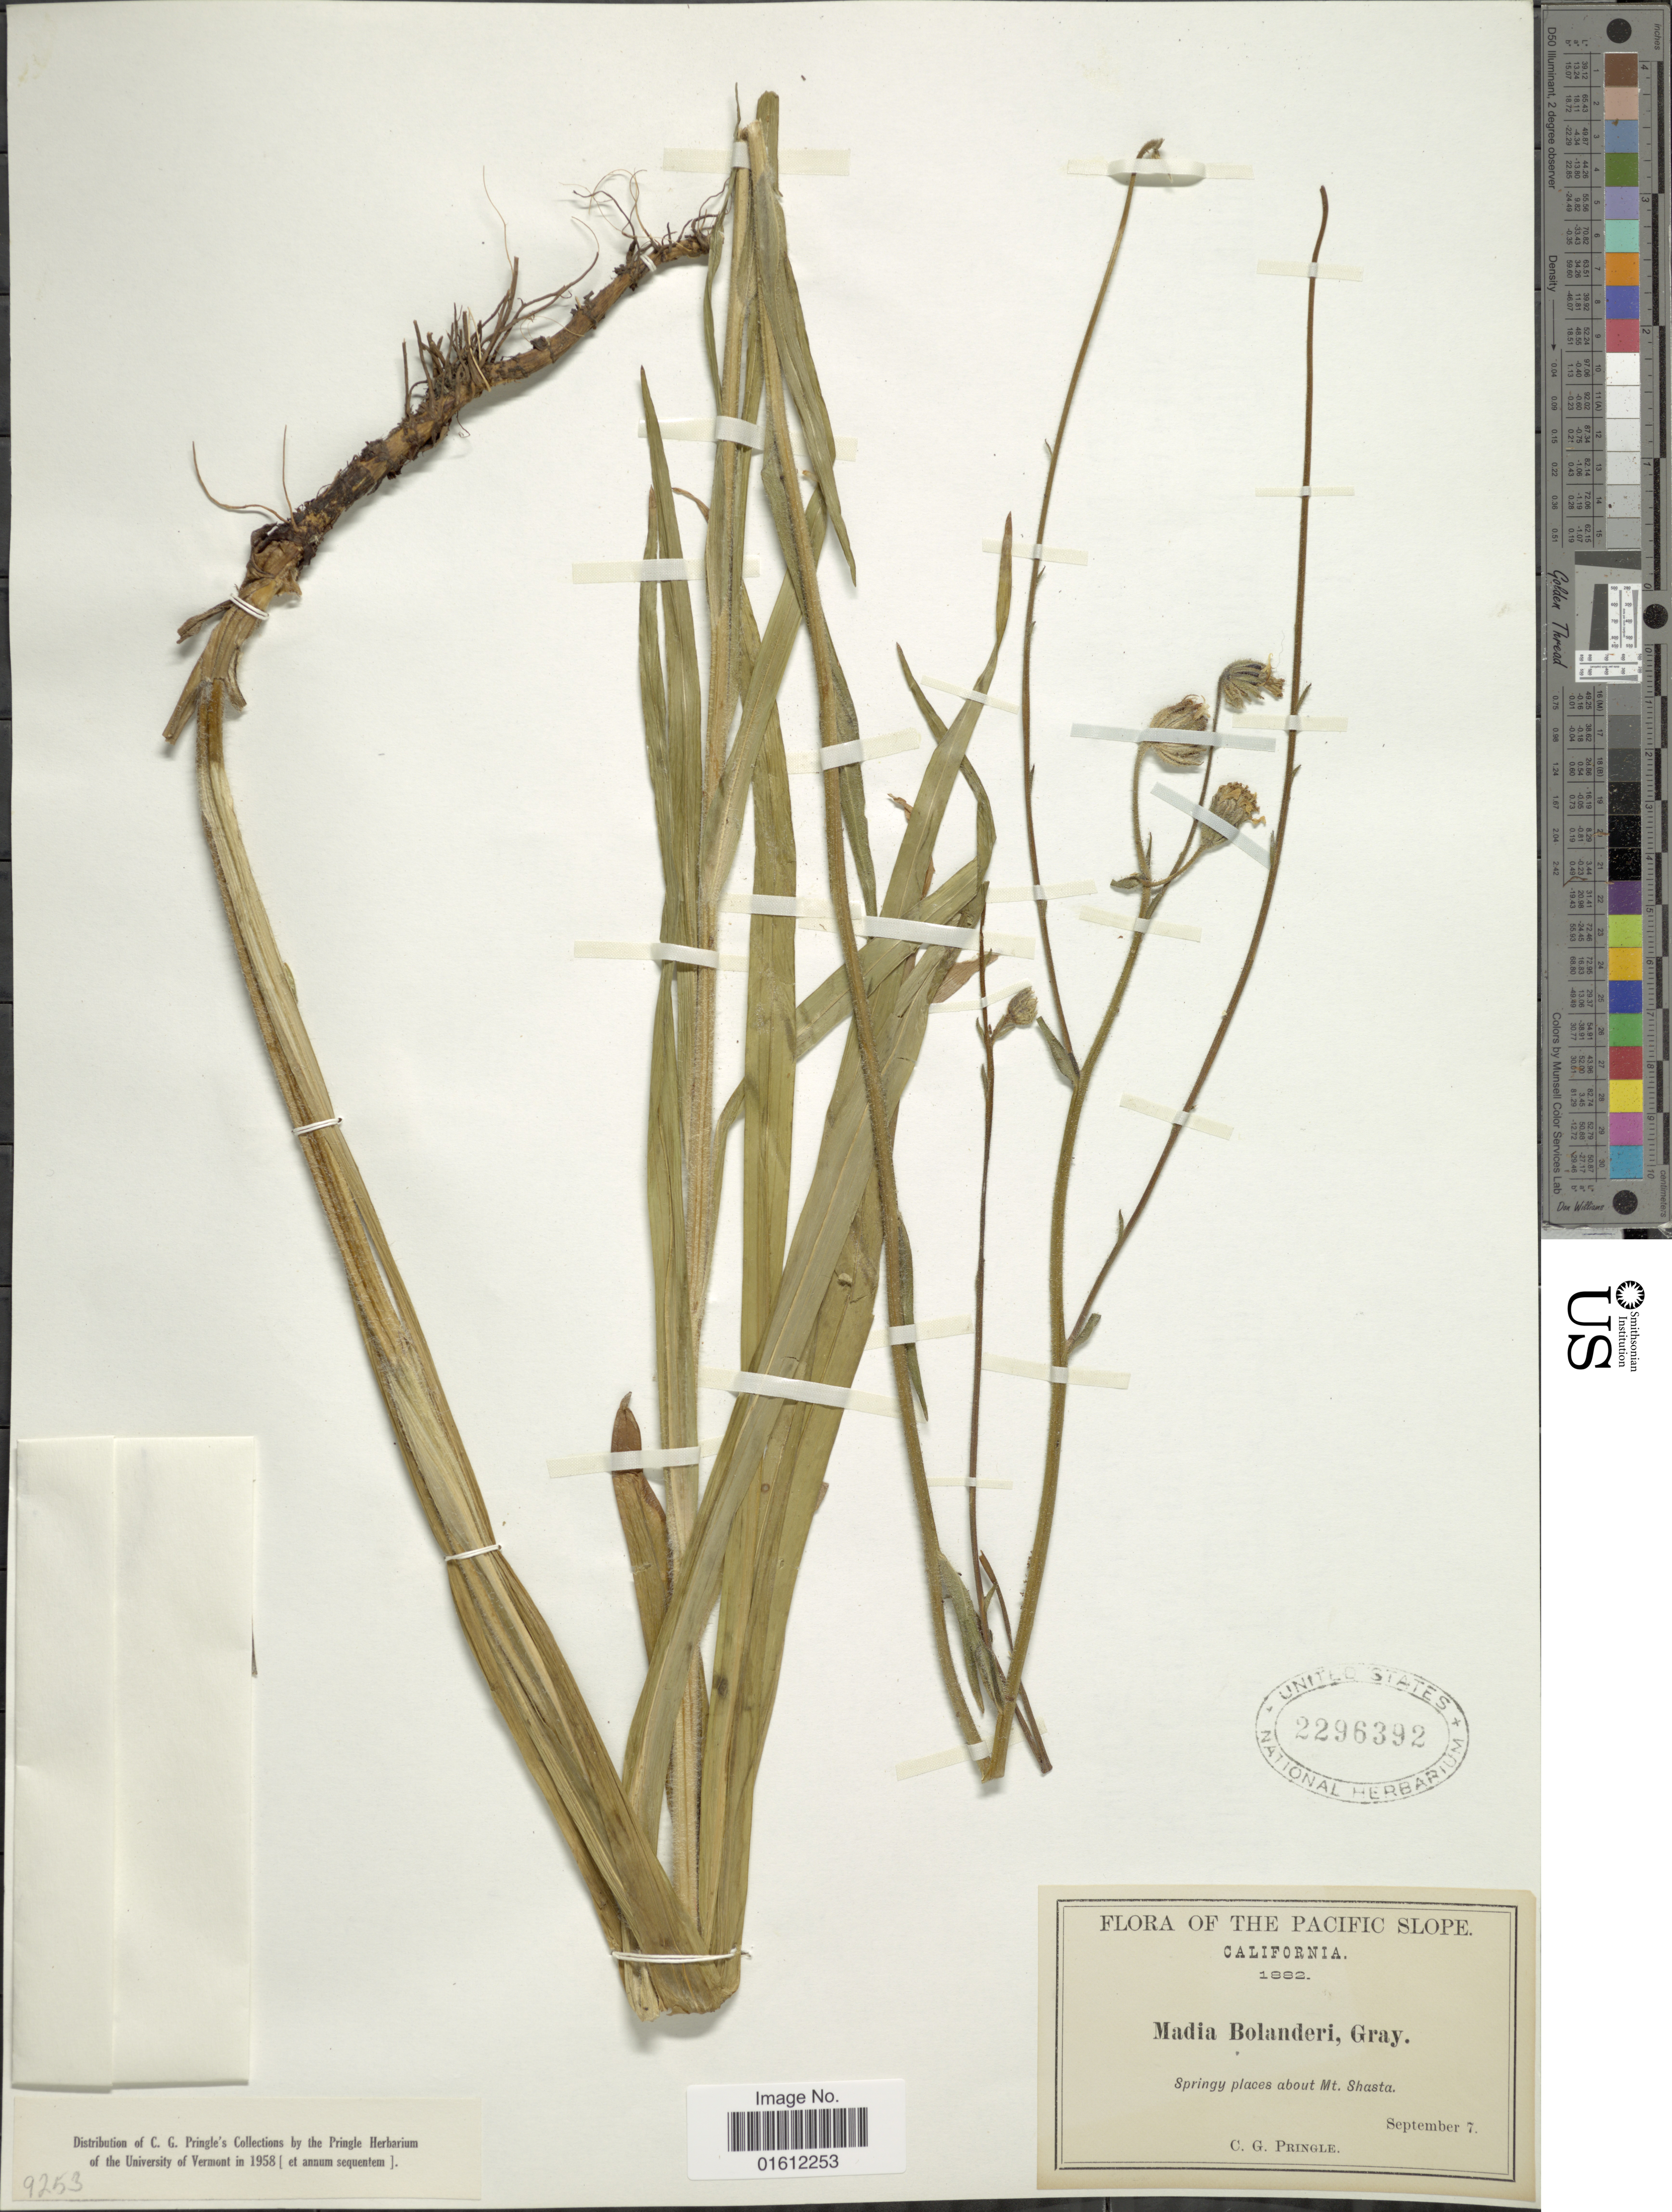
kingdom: Plantae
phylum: Tracheophyta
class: Magnoliopsida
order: Asterales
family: Asteraceae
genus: Madia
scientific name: Madia bolanderi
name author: A. Gray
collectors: C. G. Pringle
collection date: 1882-09-07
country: United States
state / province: California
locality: The Pacific Slope, Springy places about Mt. Shasta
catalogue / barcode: US 2296392